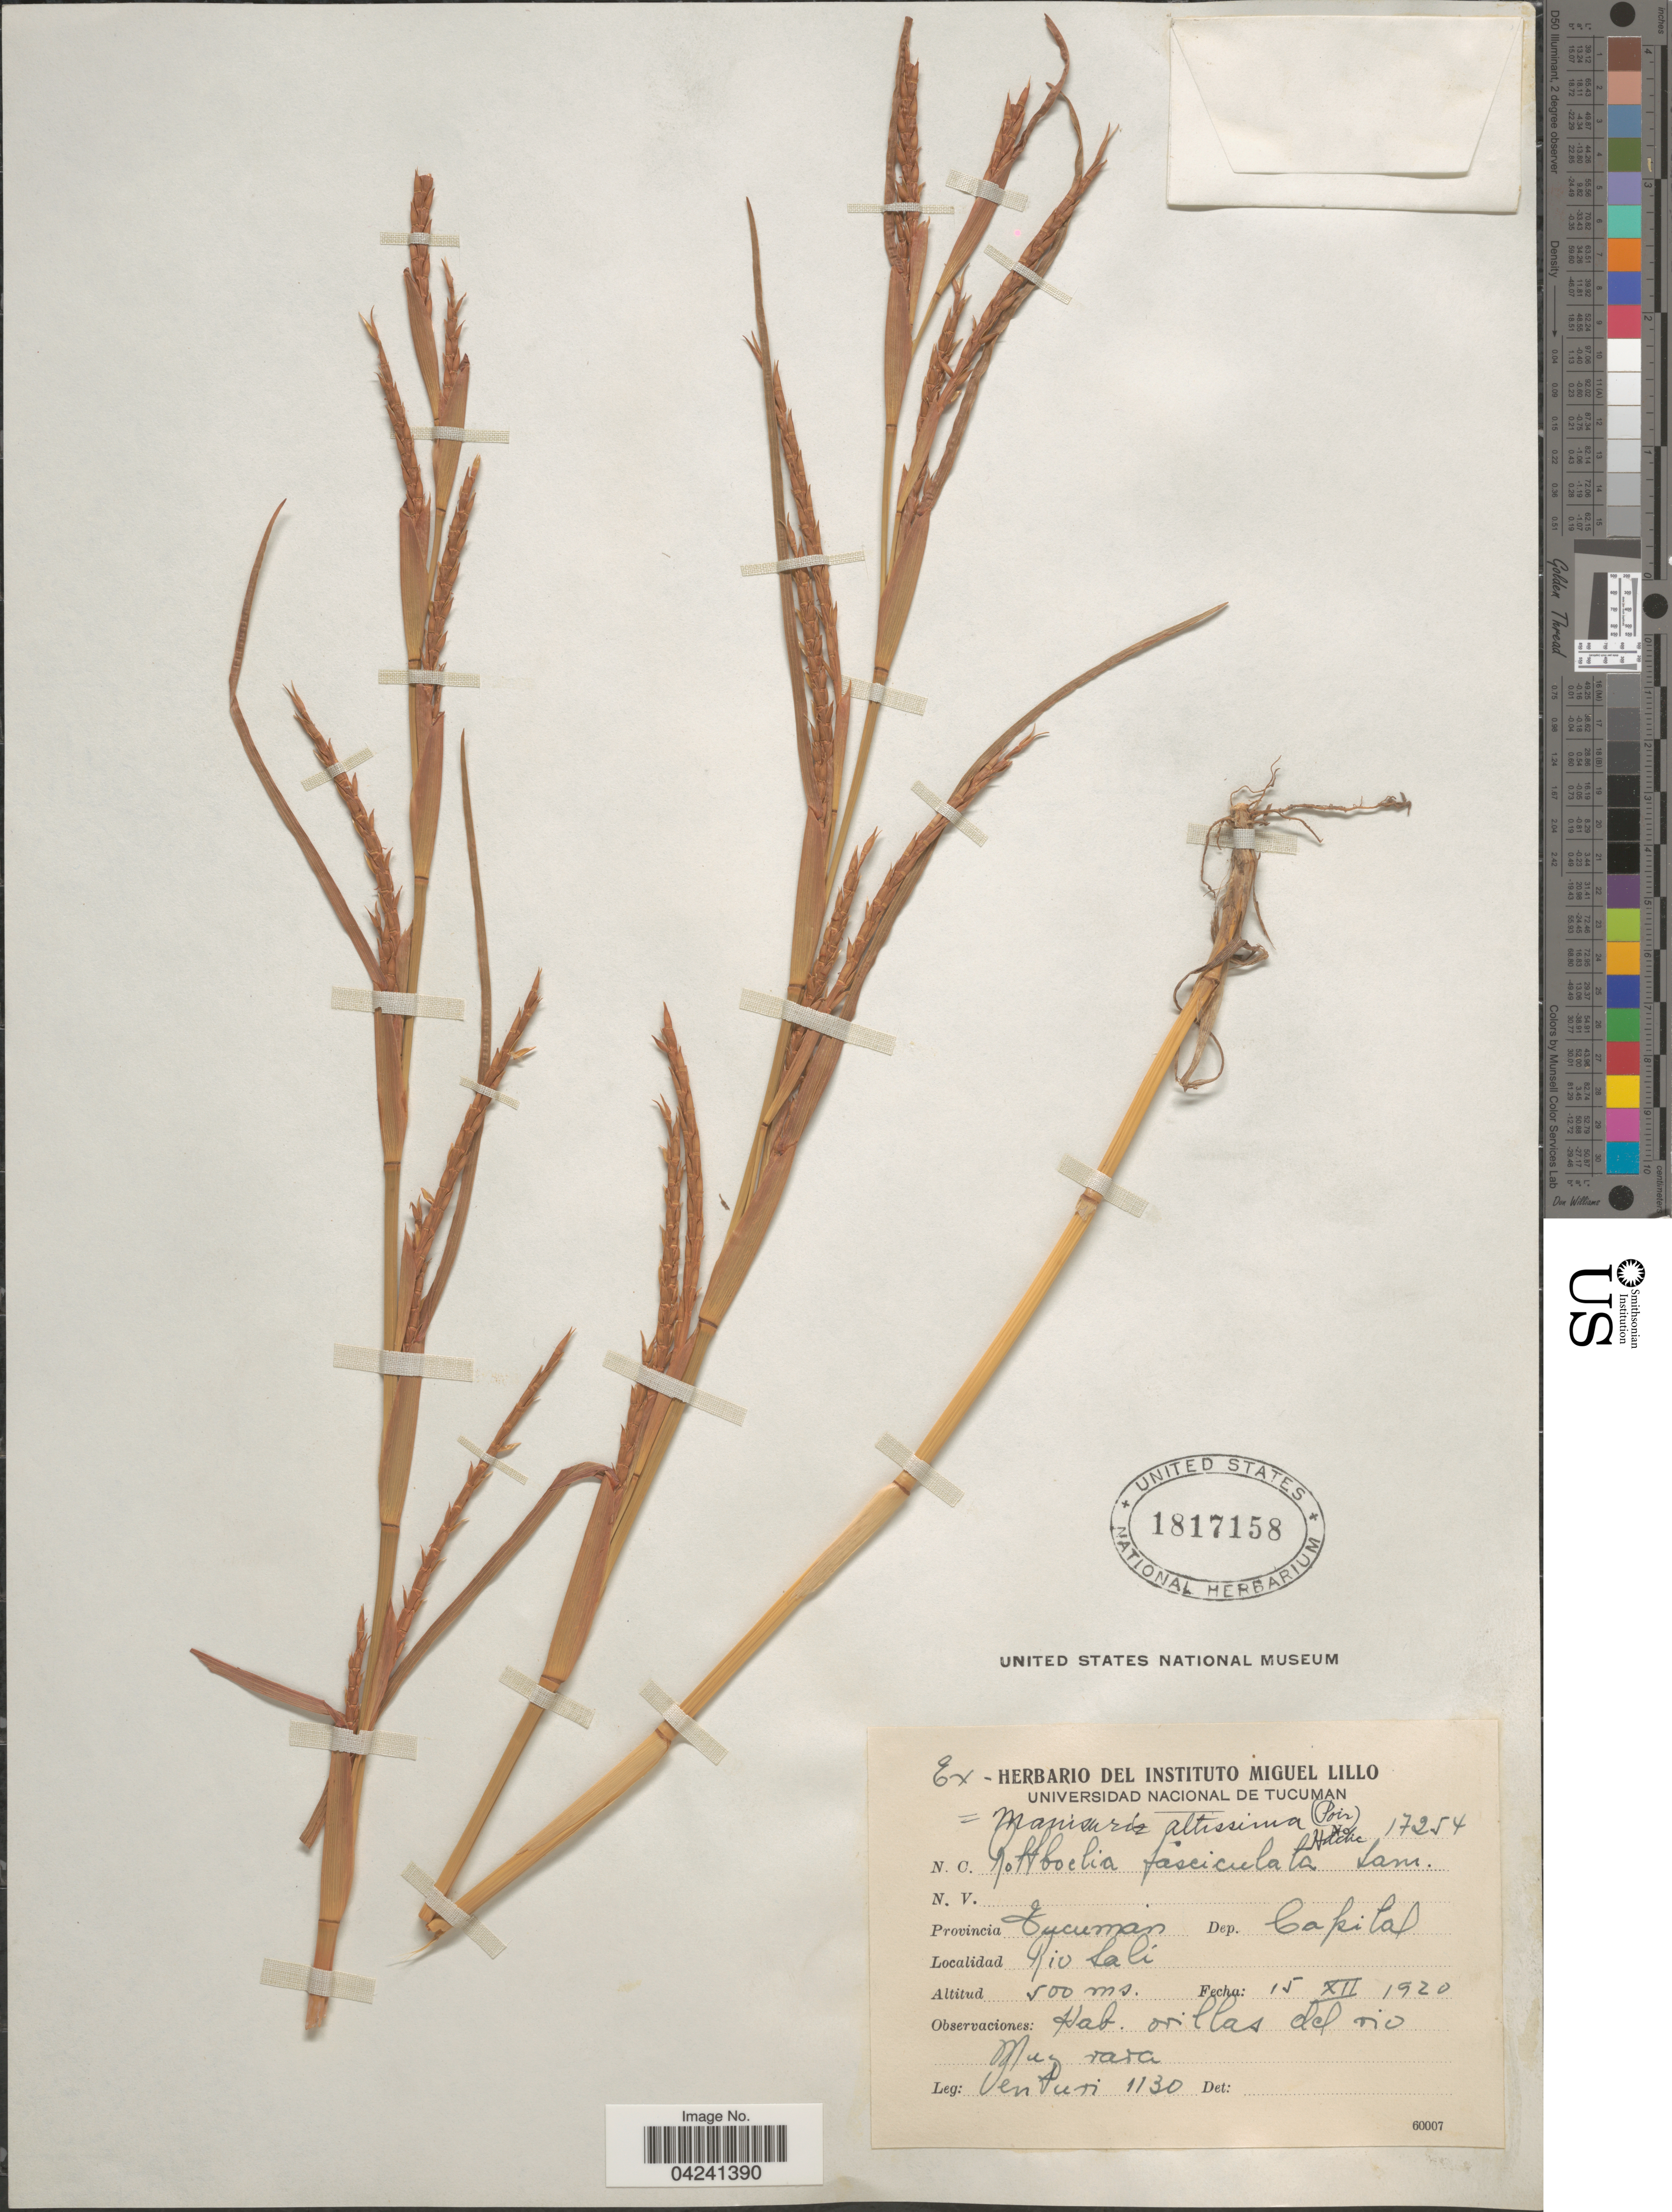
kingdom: Plantae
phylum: Tracheophyta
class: Liliopsida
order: Poales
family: Poaceae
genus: Hemarthria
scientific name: Hemarthria altissima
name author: (Poir.) Stapf & C. E. Hubb.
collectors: Venturi, --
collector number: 1130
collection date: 1920-12-15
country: Argentina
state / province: Tucuman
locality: Dep. Capital. Rio Sali.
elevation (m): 500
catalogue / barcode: US 1817158